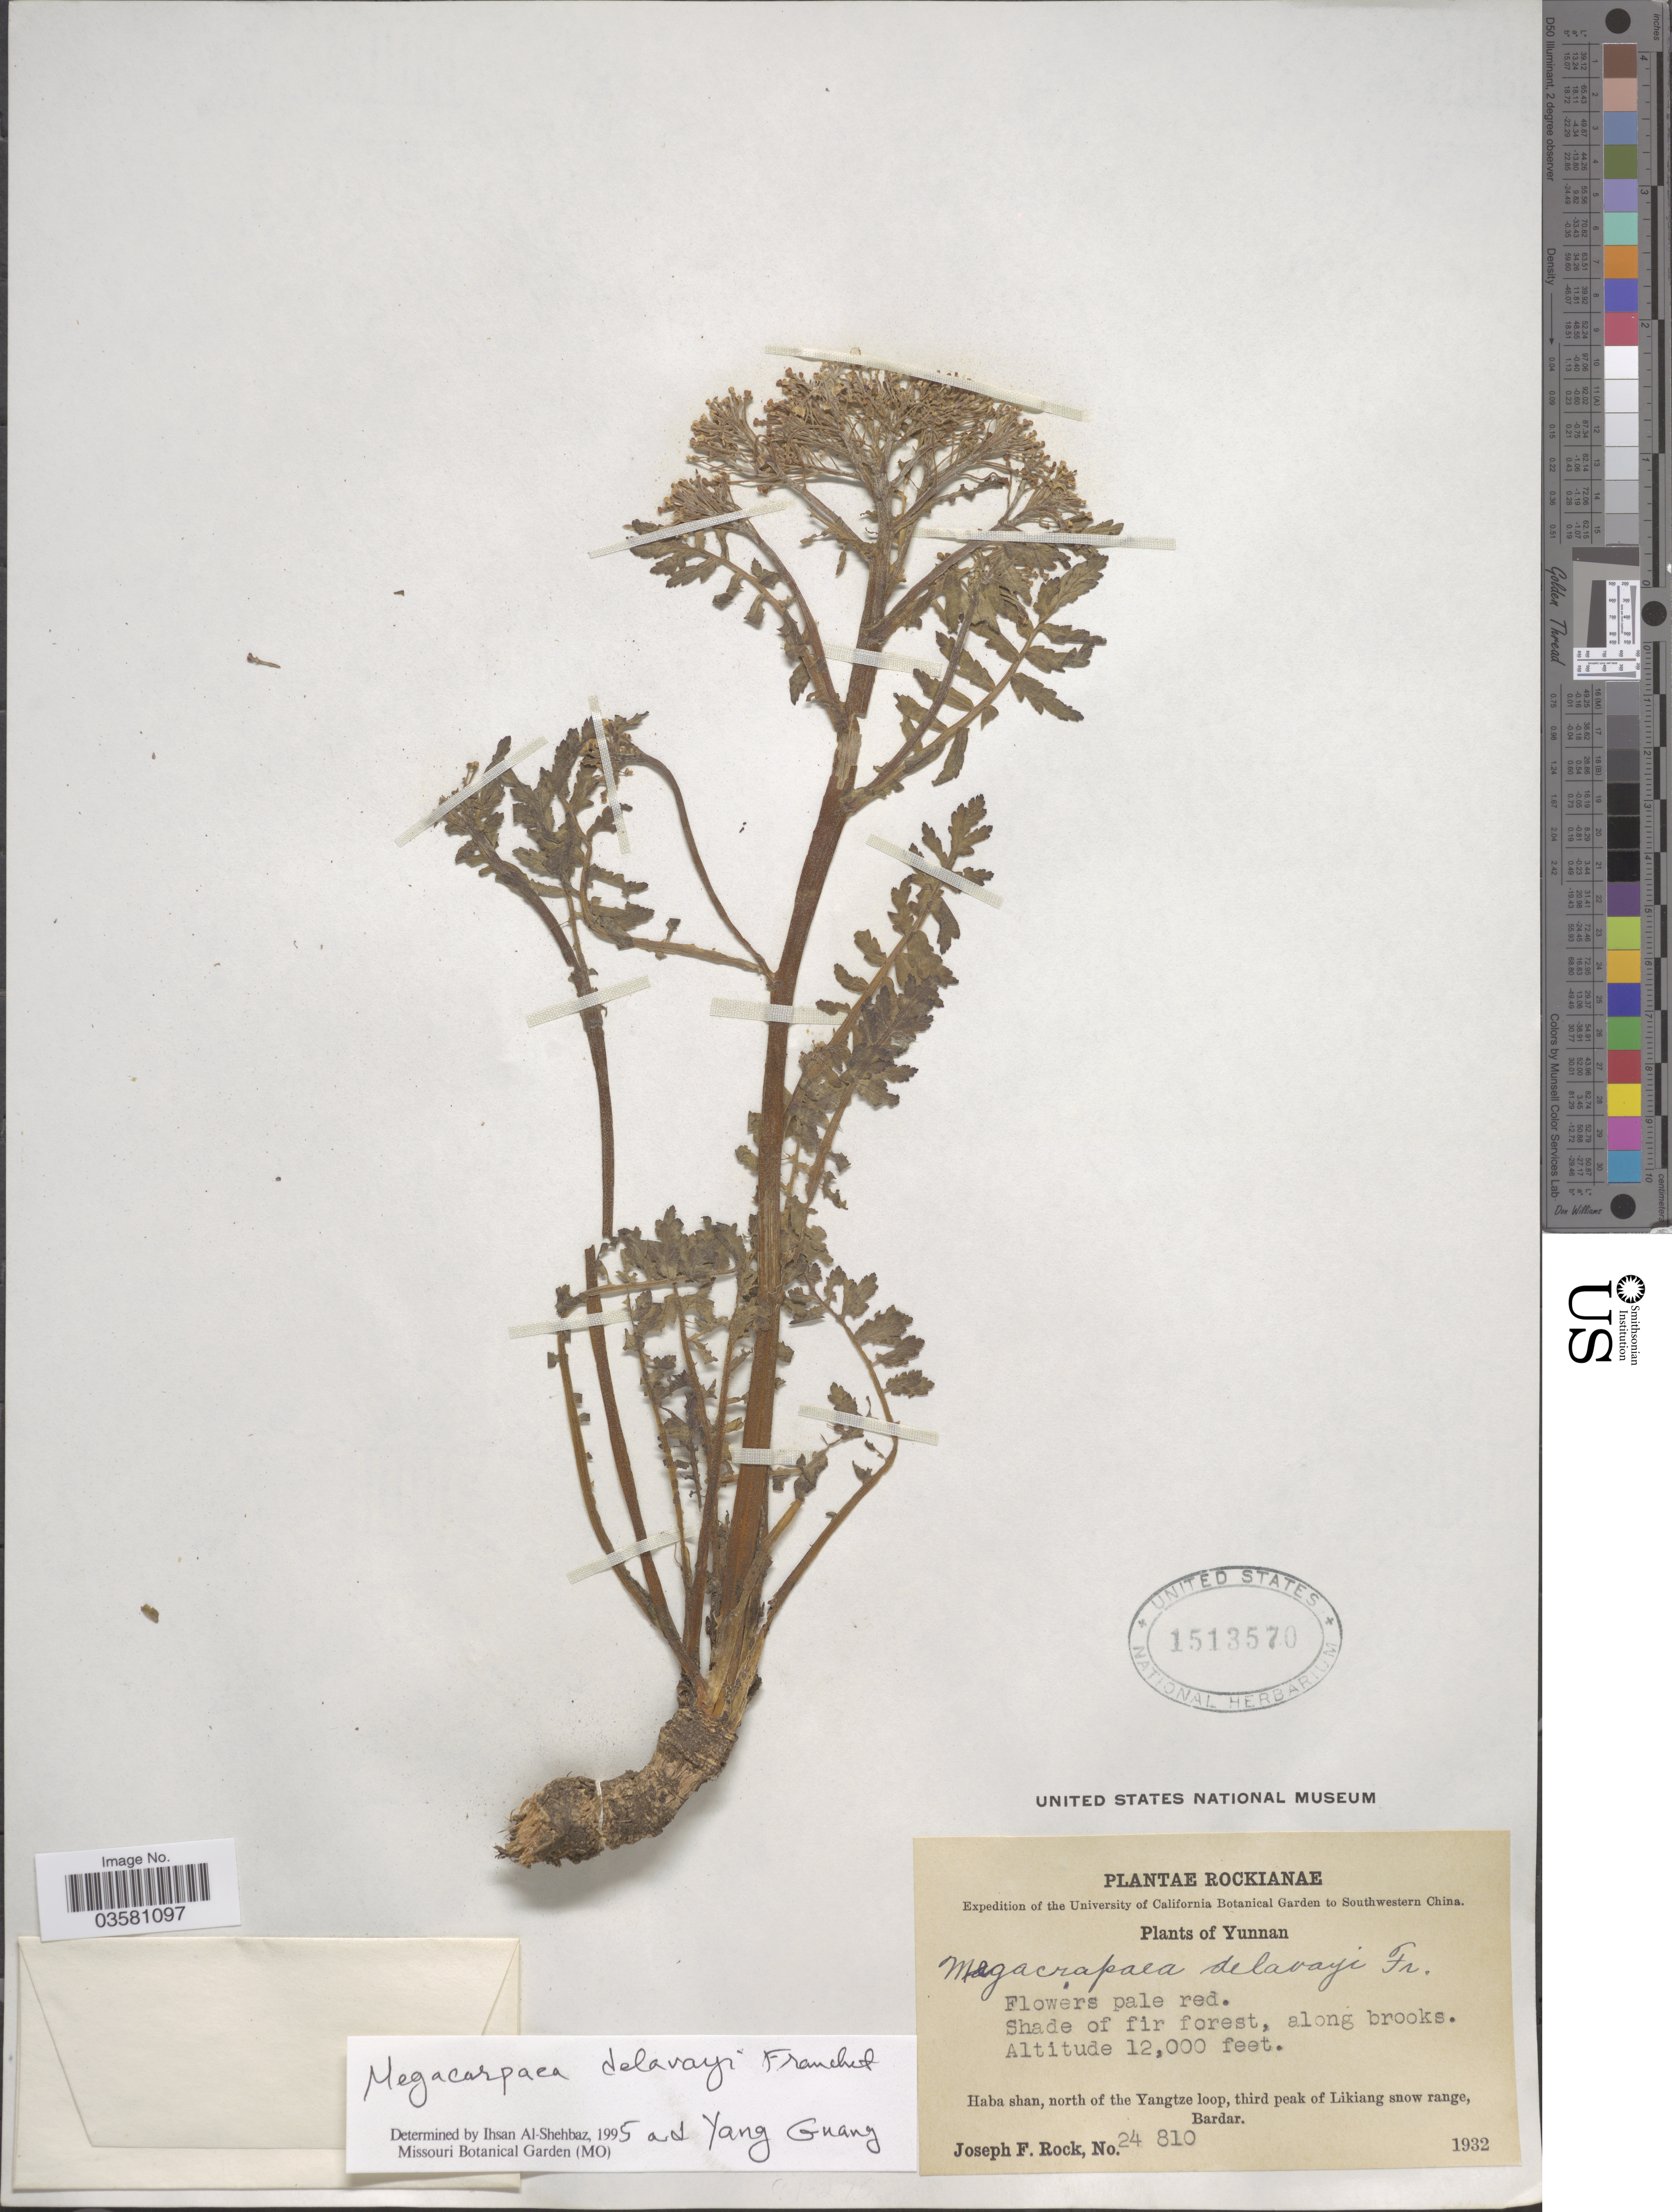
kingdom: Plantae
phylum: Tracheophyta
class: Magnoliopsida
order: Brassicales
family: Brassicaceae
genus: Megacarpaea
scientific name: Megacarpaea delavayi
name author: Franch.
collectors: J. F. Rock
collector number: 24810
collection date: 1932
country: China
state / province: Yunnan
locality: Southwestern China. Haba shan, north of the Yangtze loop, third peak of Likiang snow range, Bardar.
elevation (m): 3658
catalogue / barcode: US 1513570